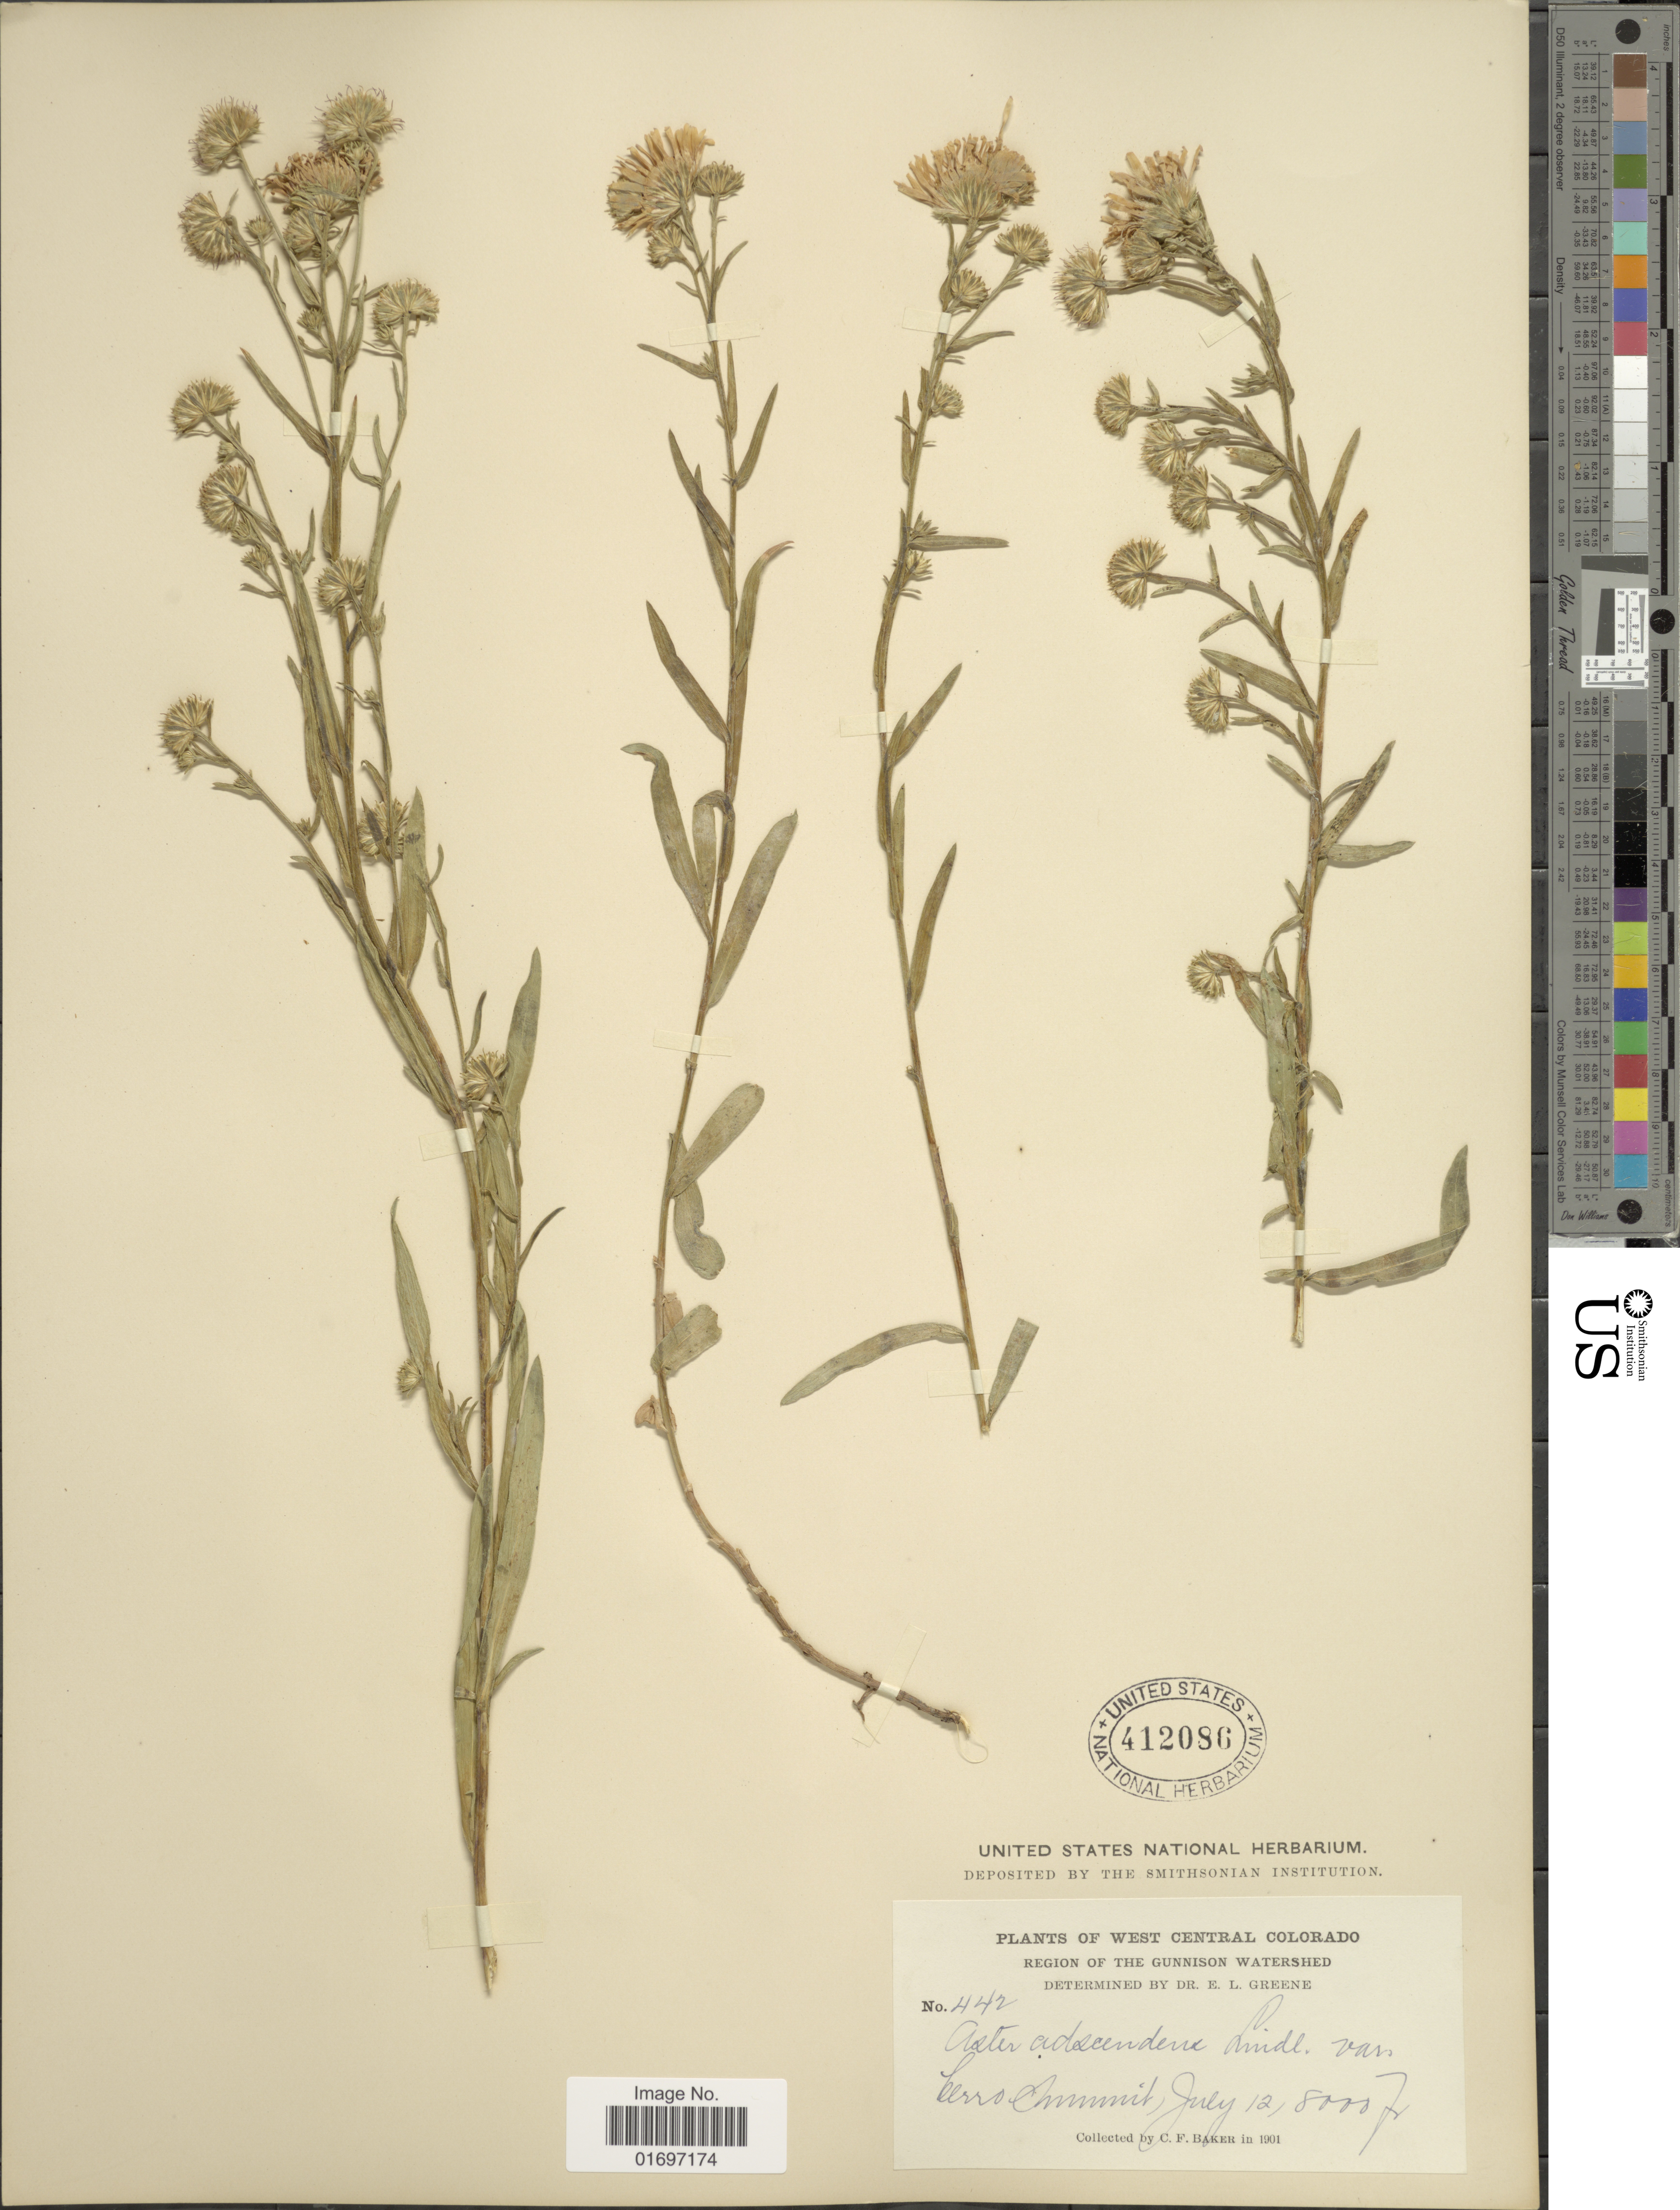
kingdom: Plantae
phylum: Tracheophyta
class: Magnoliopsida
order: Asterales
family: Asteraceae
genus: Symphyotrichum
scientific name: Symphyotrichum ascendens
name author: (Lindl.) G.L. Nesom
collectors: C. F. Baker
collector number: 442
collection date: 1901-07-12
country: United States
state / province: Colorado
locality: West Central Colorado. Region of the Gunnison Watershed. Cerro Summit.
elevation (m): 2438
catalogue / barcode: US 412086